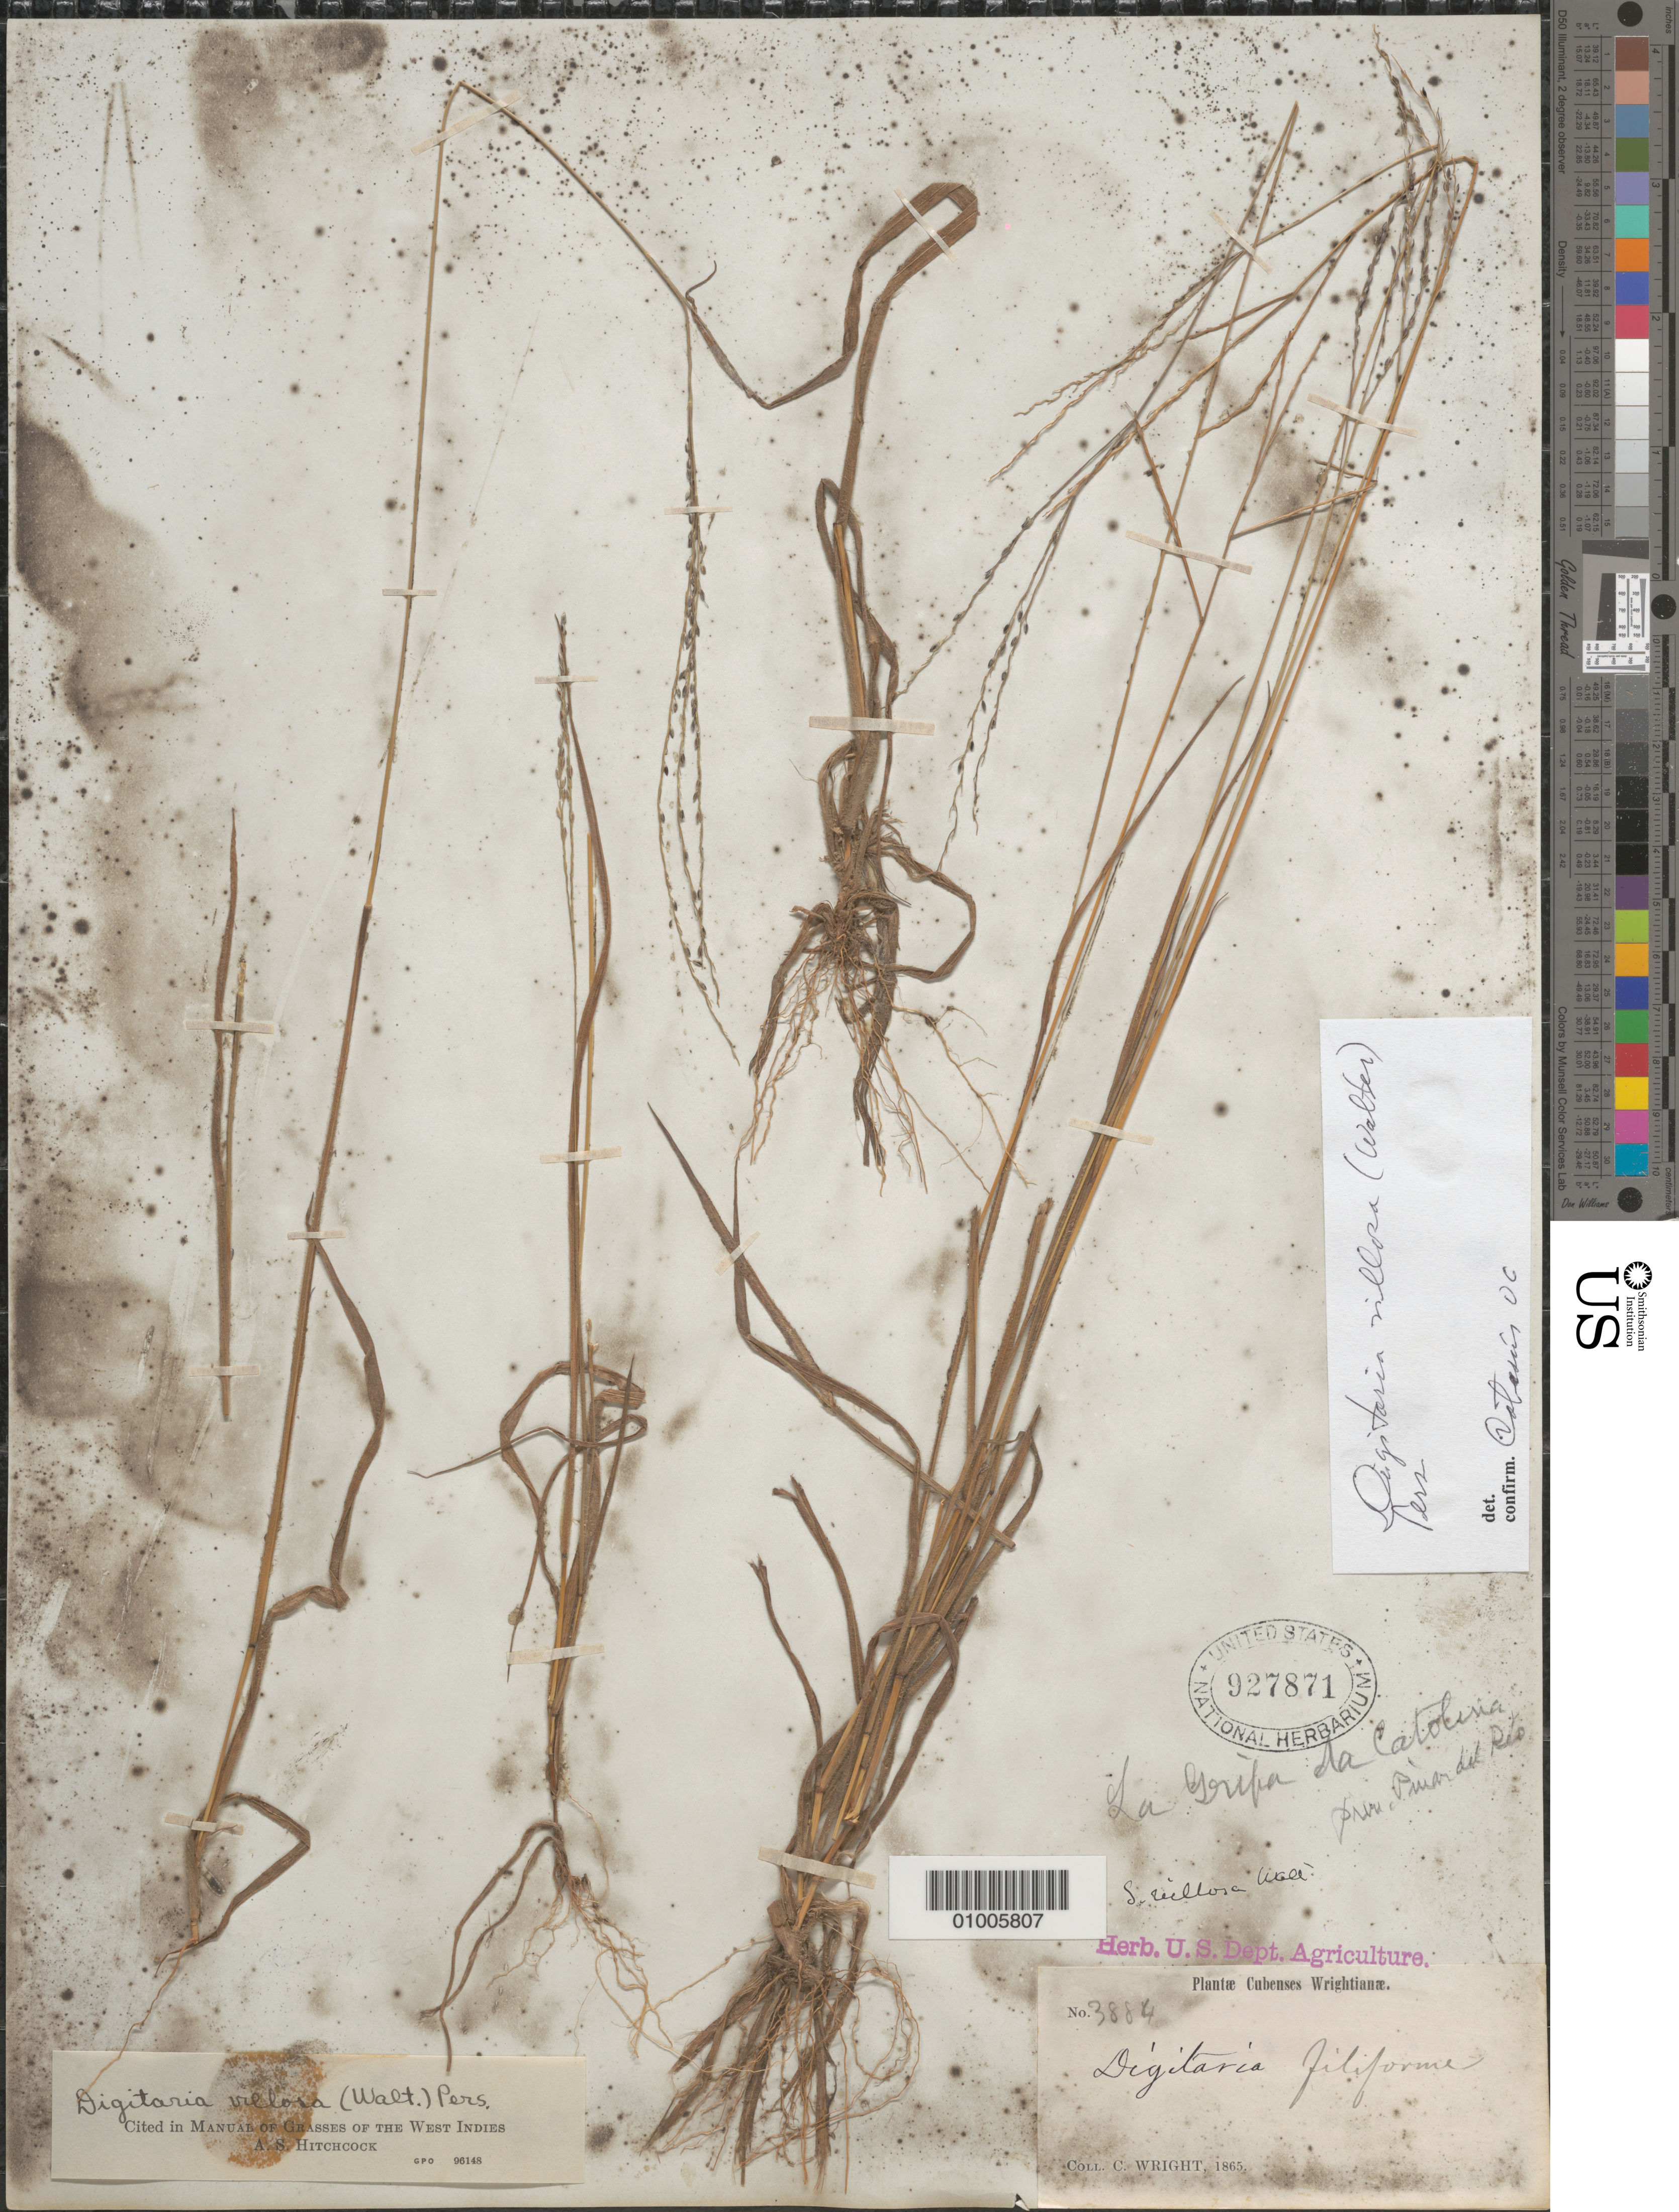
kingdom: Plantae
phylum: Tracheophyta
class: Liliopsida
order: Poales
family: Poaceae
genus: Digitaria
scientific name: Digitaria villosa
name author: (Walter) Pers.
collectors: C. Wright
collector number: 3884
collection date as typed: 1865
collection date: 1865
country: Cuba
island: Cuba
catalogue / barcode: US 927871